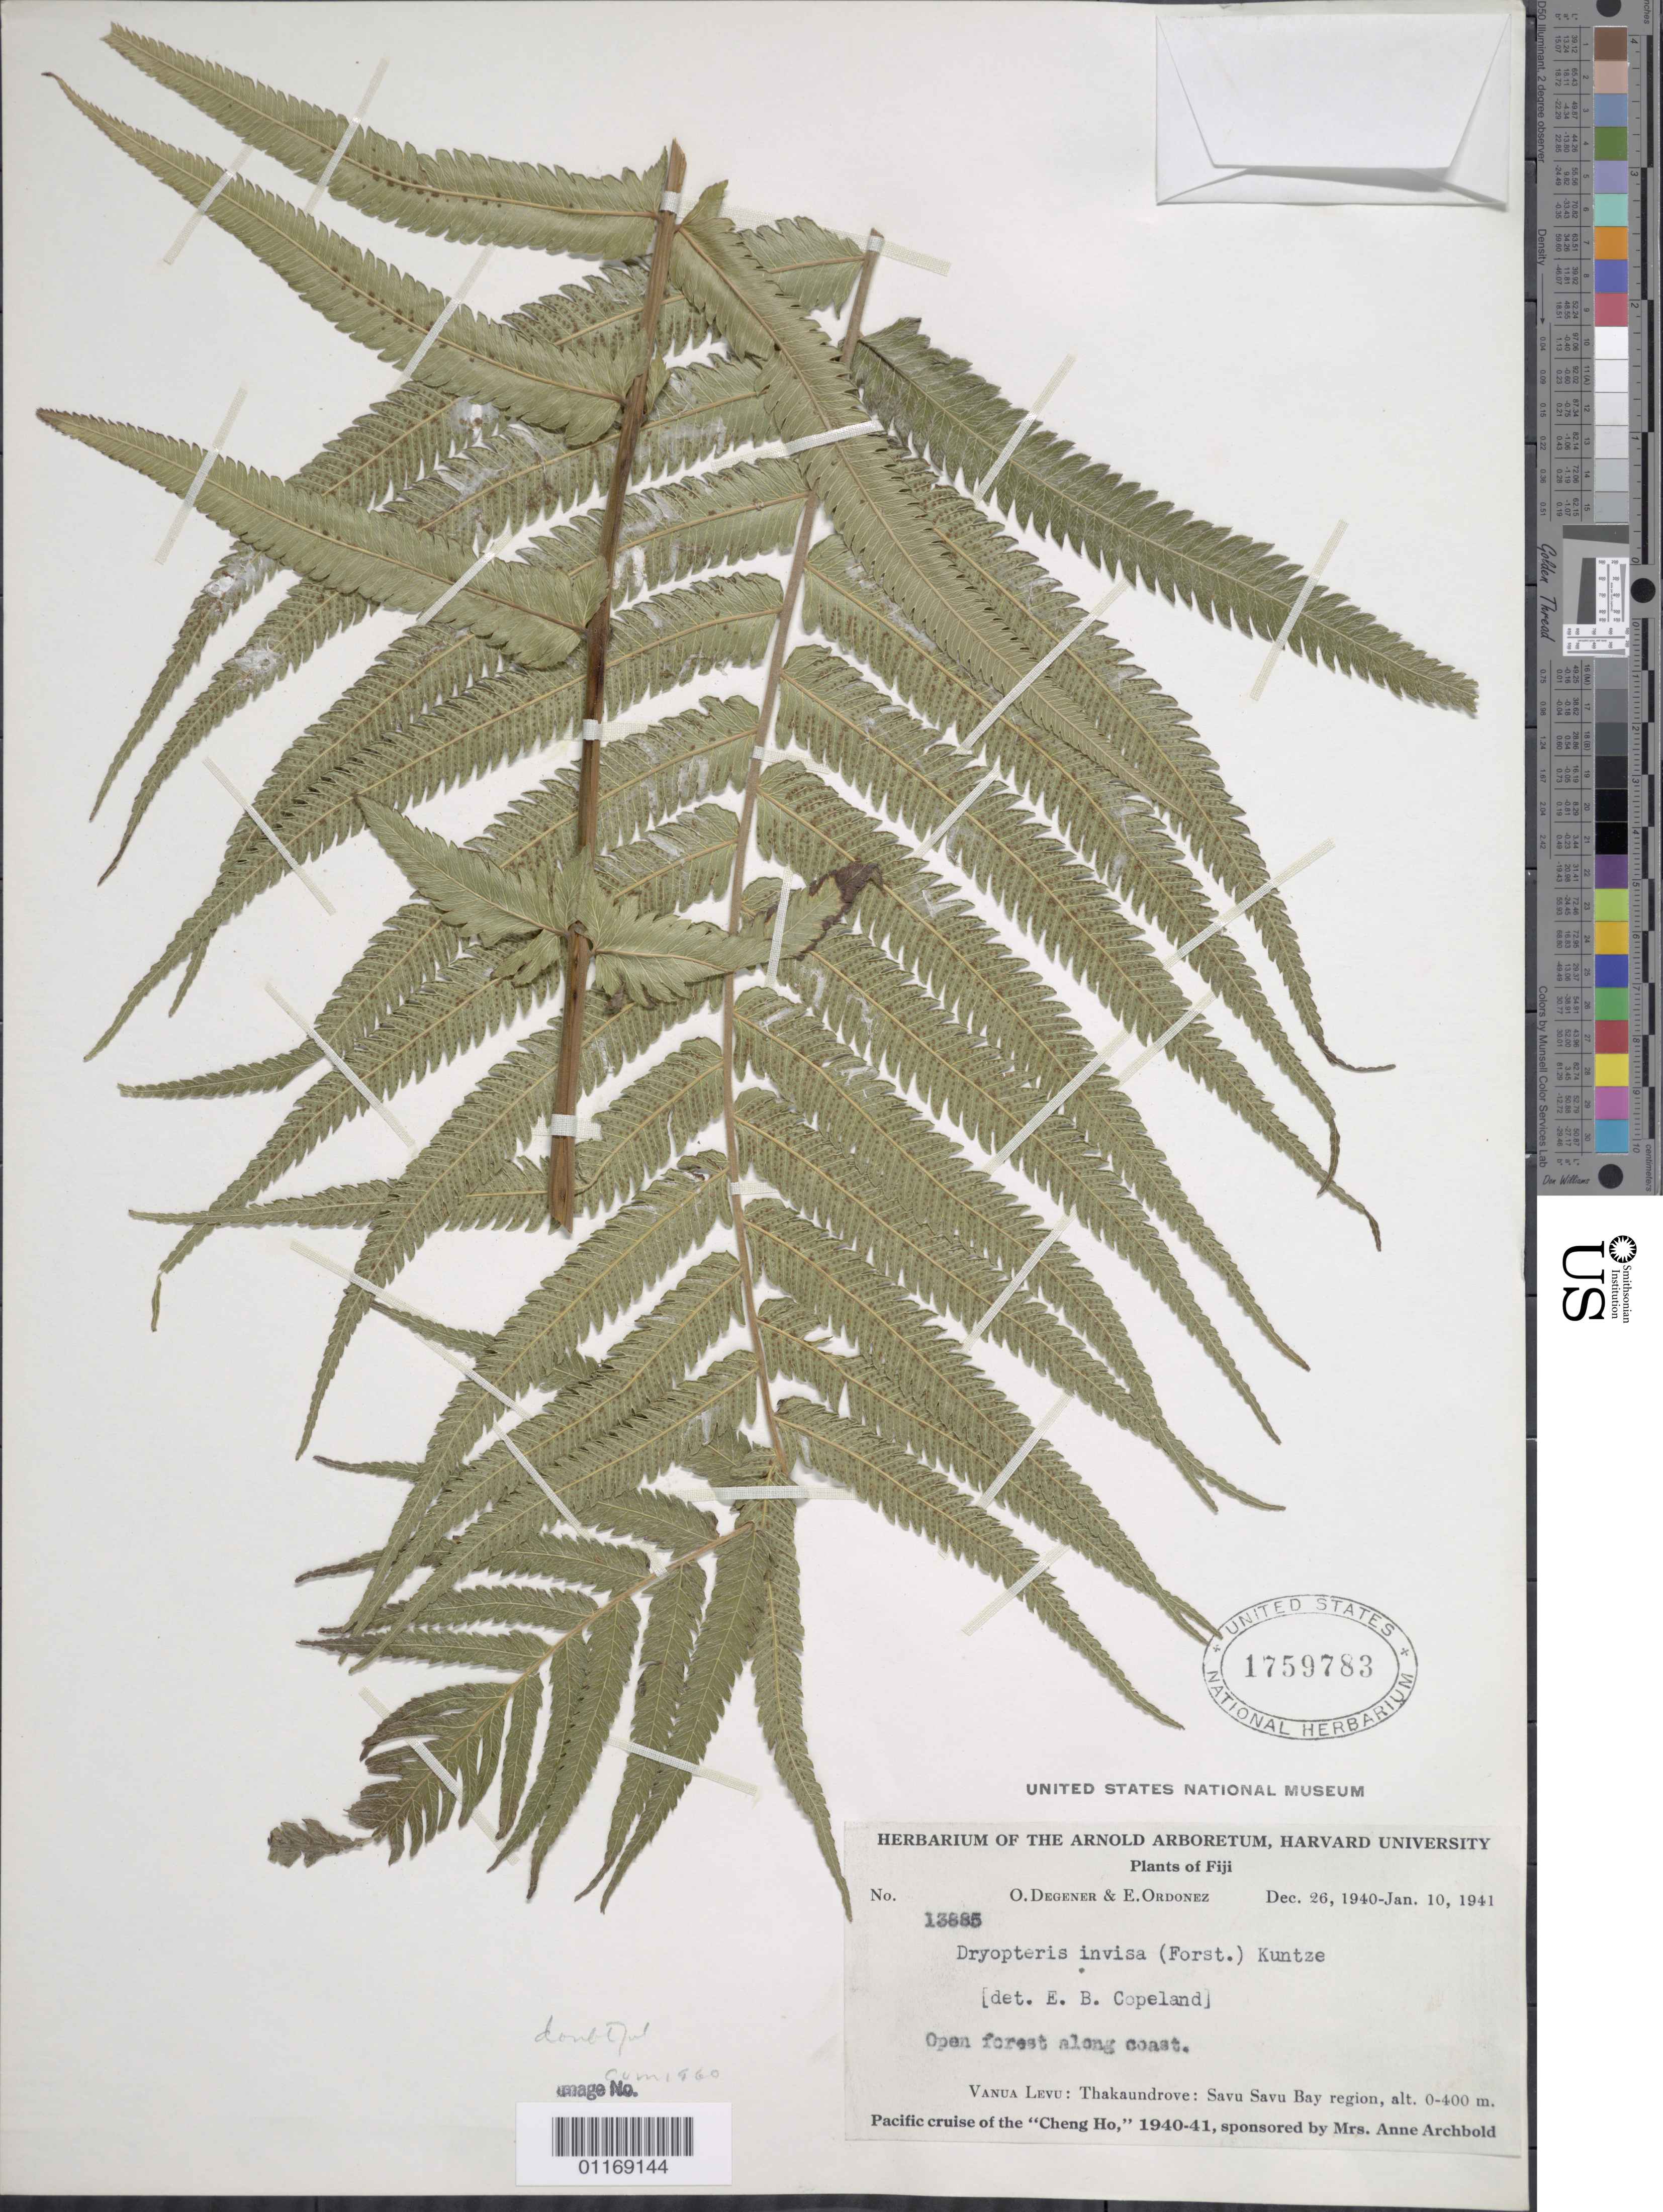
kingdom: Plantae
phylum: Tracheophyta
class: Polypodiopsida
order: Polypodiales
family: Thelypteridaceae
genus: Cyclosorus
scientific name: Cyclosorus interruptus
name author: (Willd.) H. Itô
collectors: O. Degener & E. Ordonez.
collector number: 13885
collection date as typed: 26 Dec 1940 to 10 Jan 1941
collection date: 1940-12-26/1941-01-10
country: Fiji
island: Vanua Levu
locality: Thakaundrove: Savu Savu Bay region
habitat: Open forest along coast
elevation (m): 0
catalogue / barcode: US 1759783